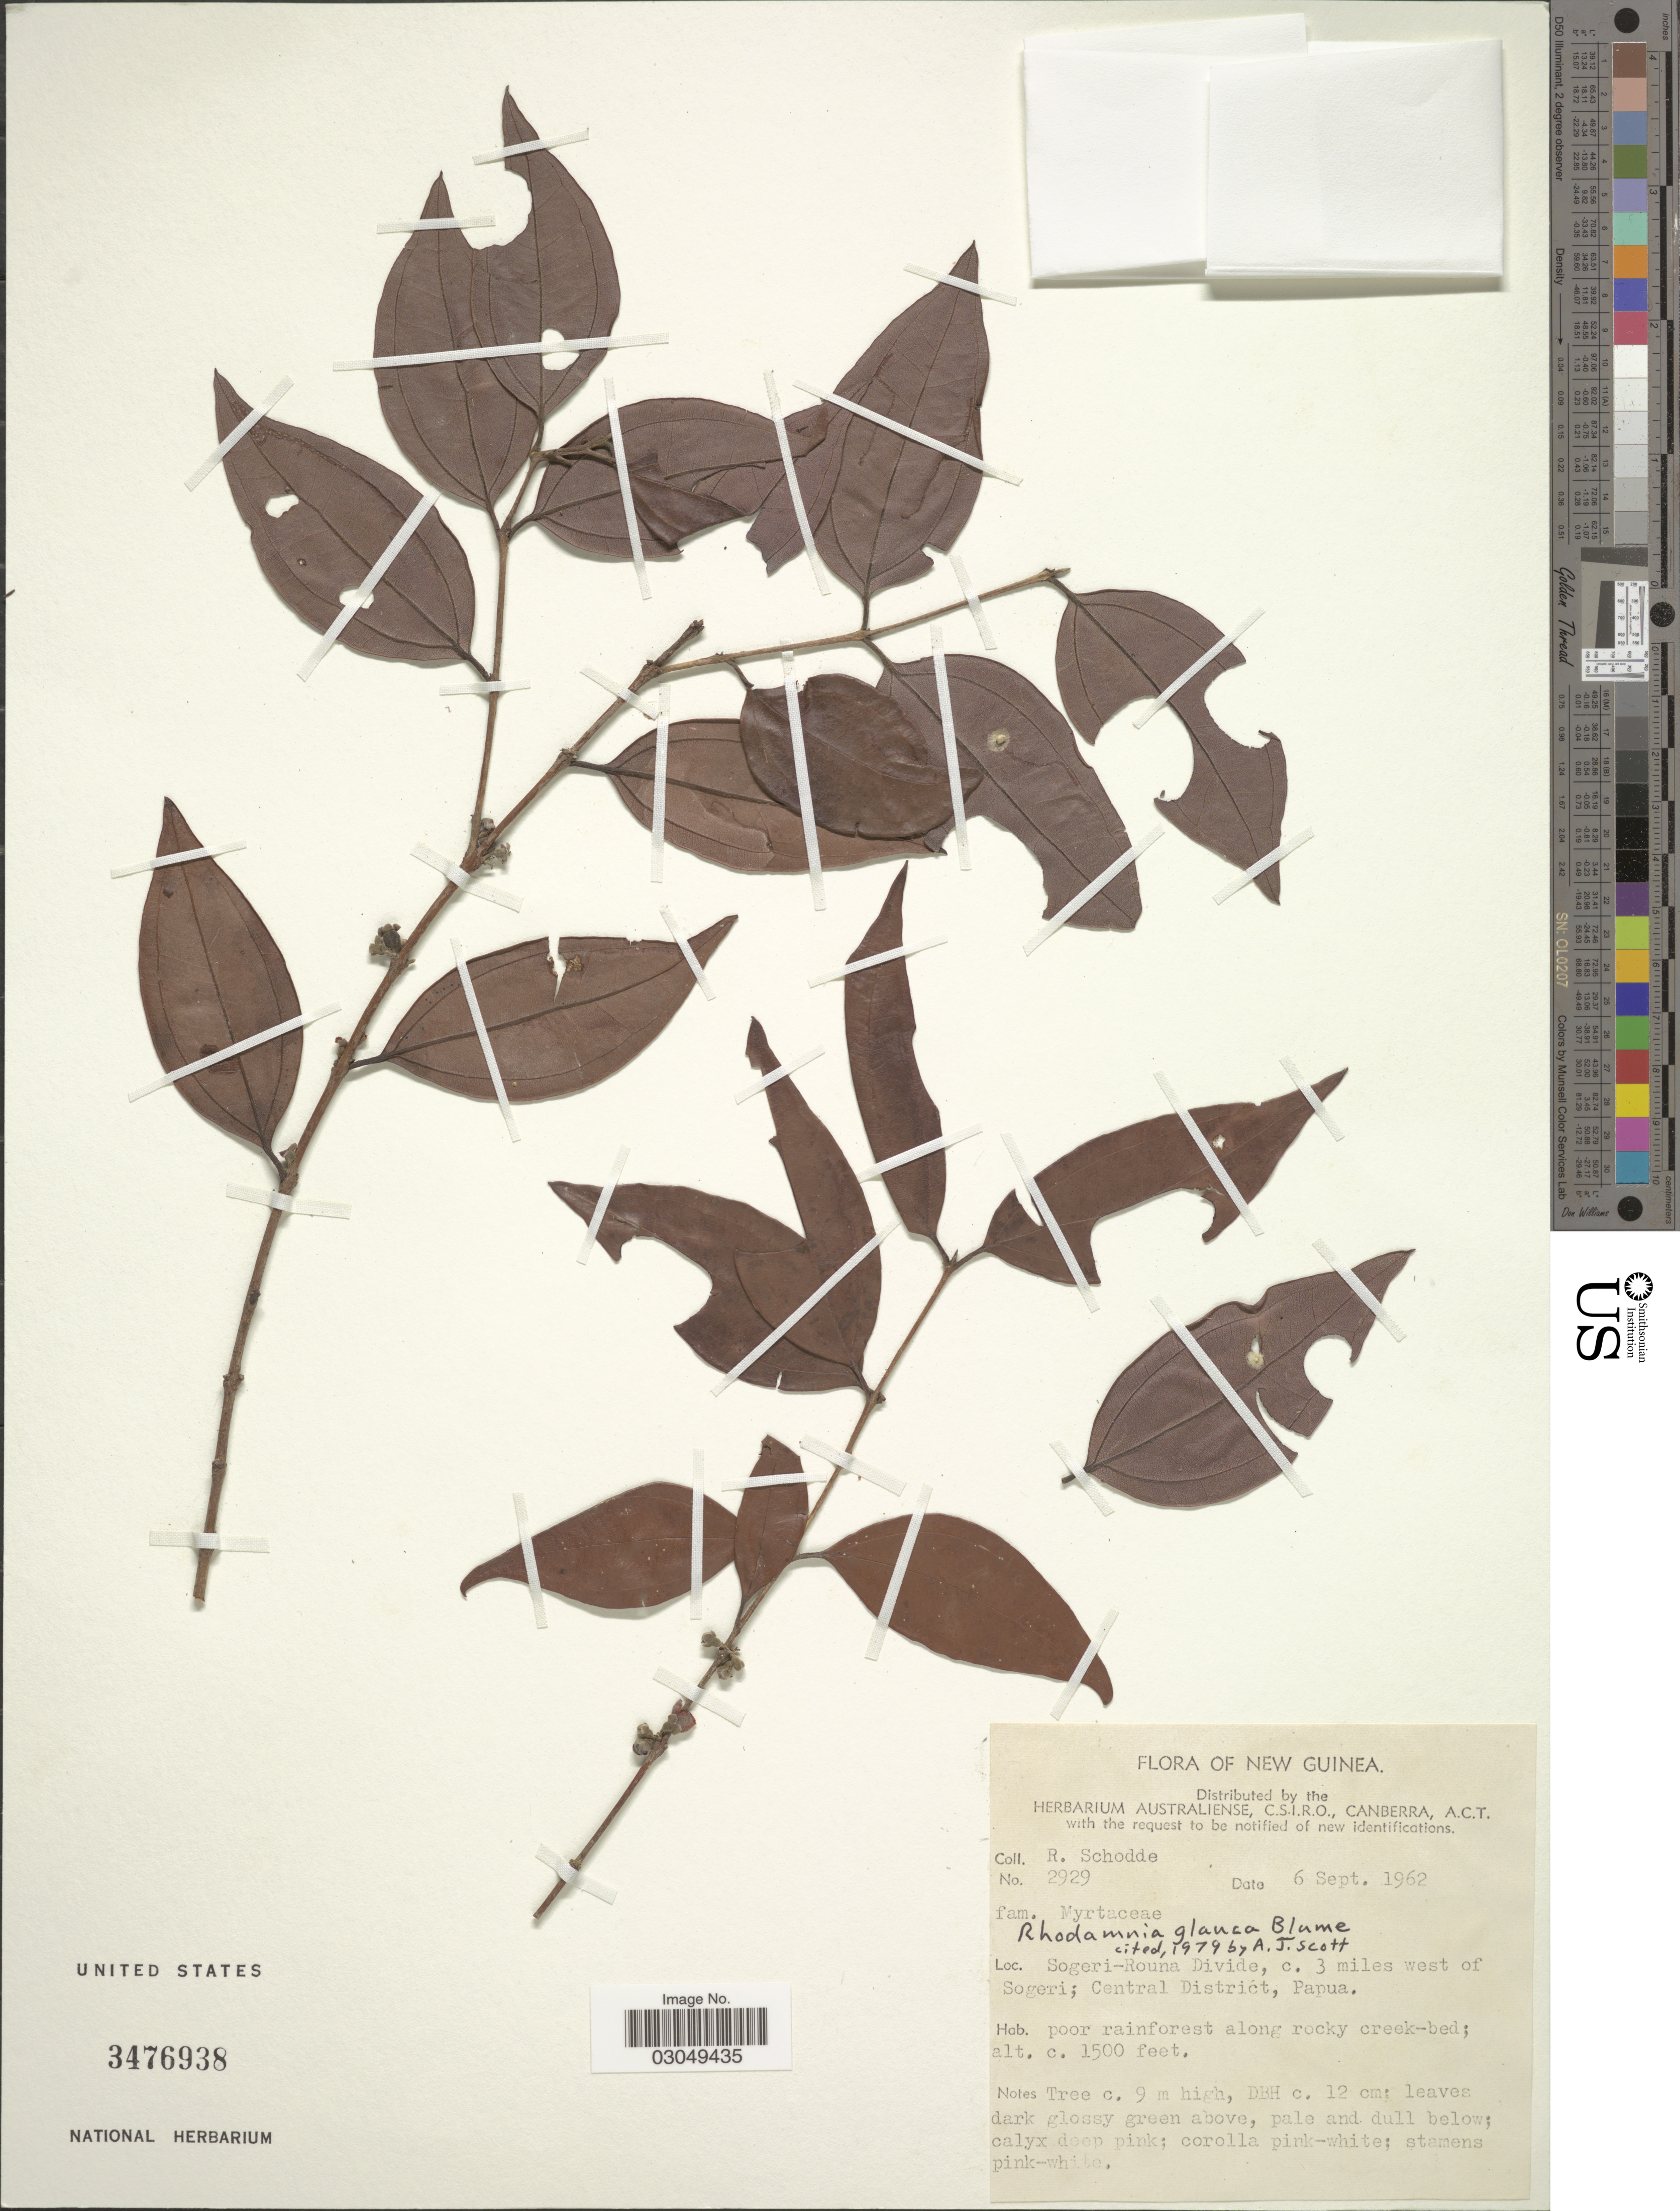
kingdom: Plantae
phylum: Tracheophyta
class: Magnoliopsida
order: Myrtales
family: Myrtaceae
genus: Rhodamnia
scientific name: Rhodamnia glauca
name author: Blume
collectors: R. Schodde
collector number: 2929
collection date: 1962-09-06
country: Papua New Guinea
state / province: Central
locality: Sogeri-Rounda Divide, c. 3 miles west of Sogeri; Central District, Papua.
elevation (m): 457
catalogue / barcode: US 3476938